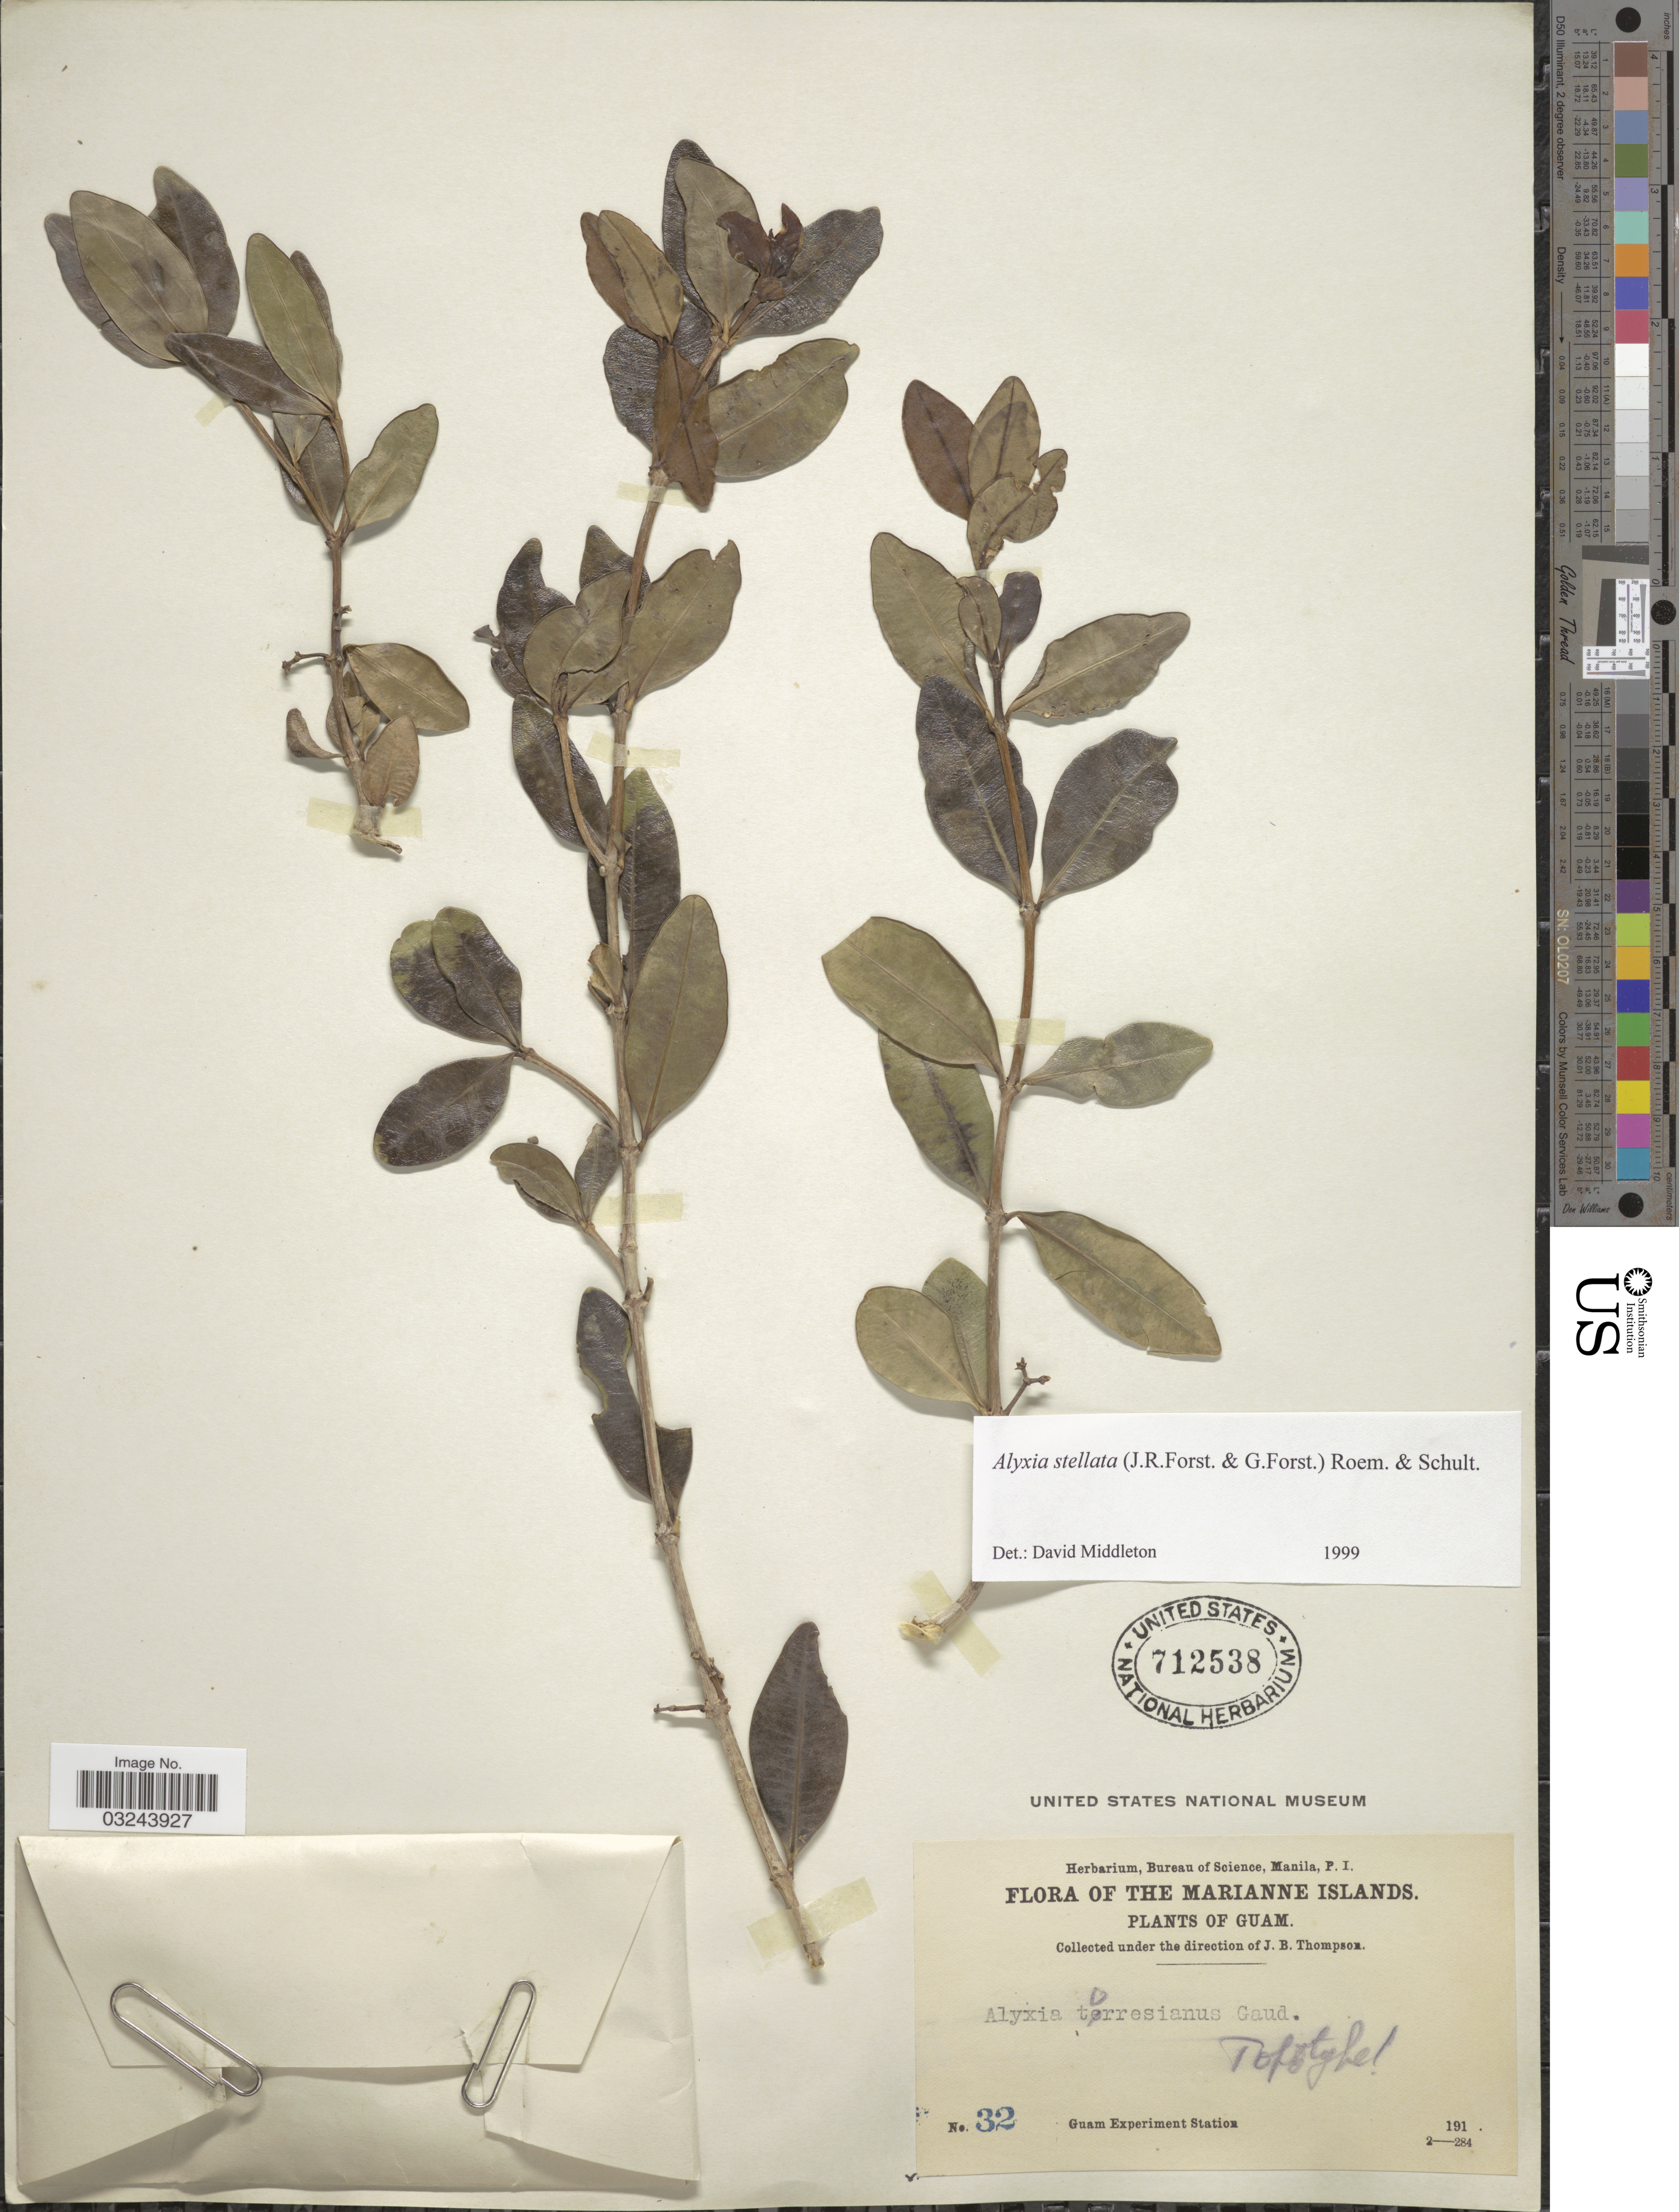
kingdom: Plantae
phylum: Tracheophyta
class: Magnoliopsida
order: Gentianales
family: Apocynaceae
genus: Alyxia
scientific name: Alyxia stellata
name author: (J.R. Forst. & G. Forst.) Roem. & Schult.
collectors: Guam Exp. Sta.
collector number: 32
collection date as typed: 191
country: Guam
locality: Marianne Islands.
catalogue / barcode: US 712538